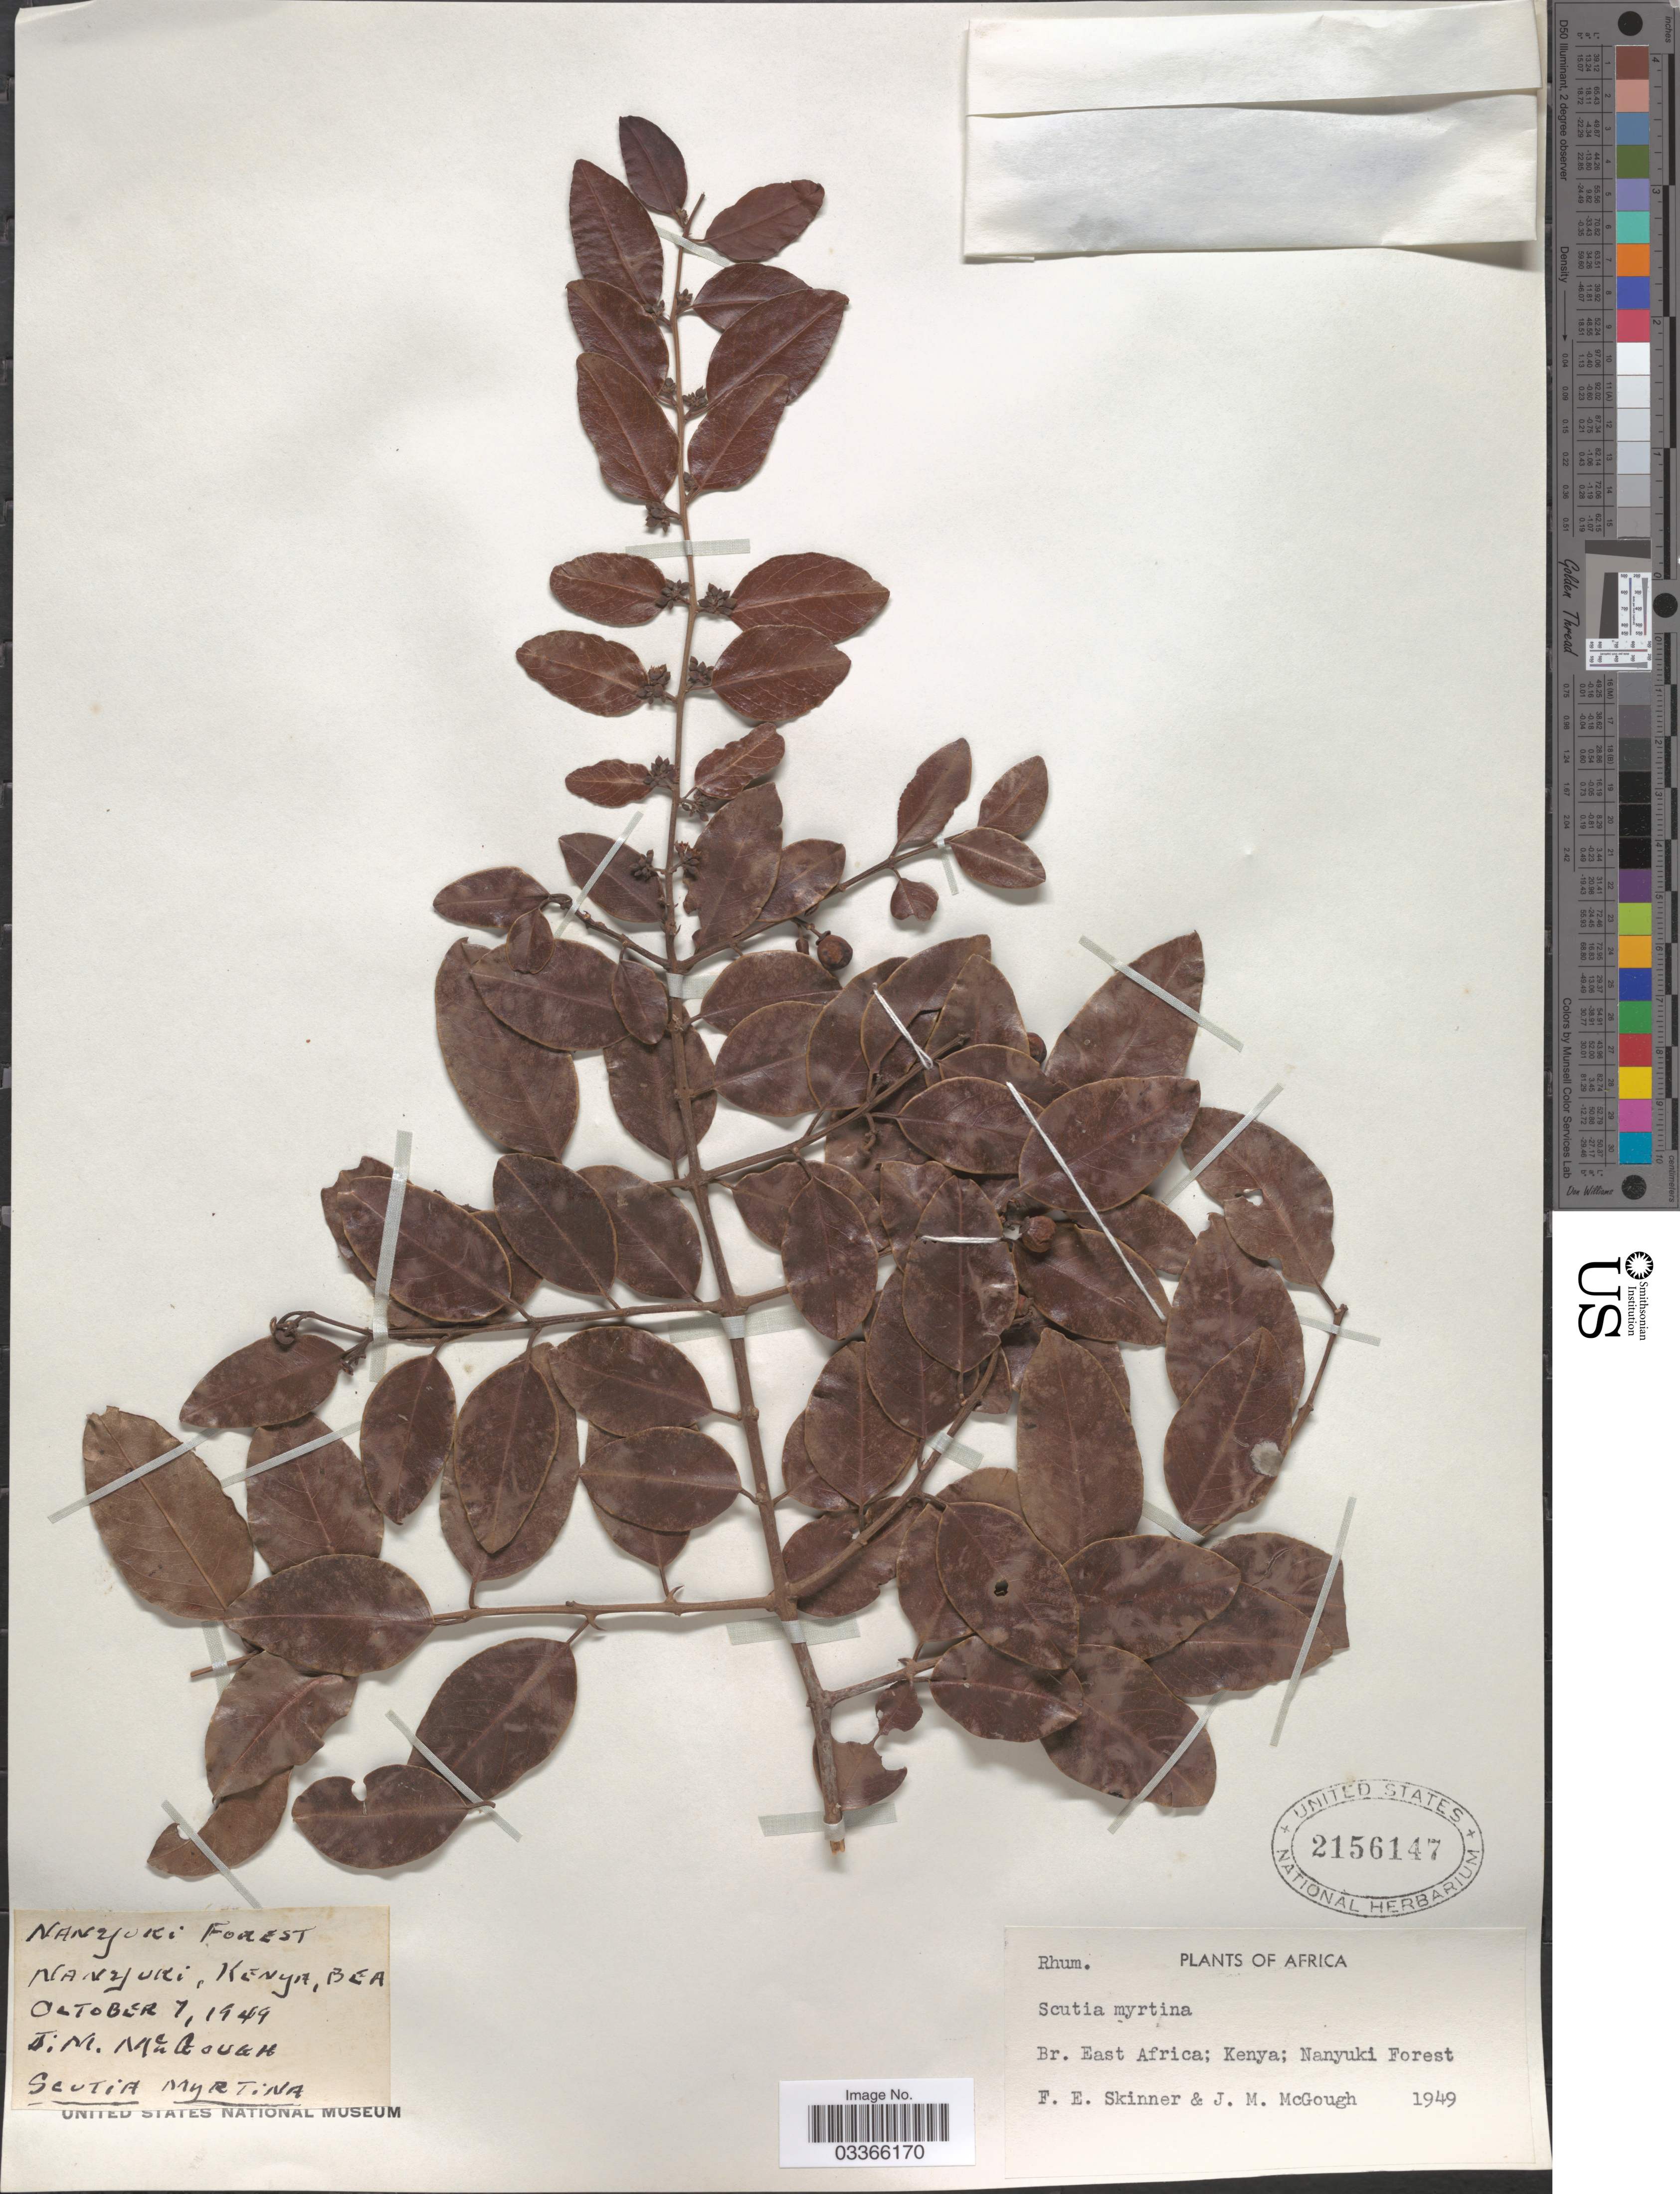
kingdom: Plantae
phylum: Tracheophyta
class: Magnoliopsida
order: Rosales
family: Rhamnaceae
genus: Scutia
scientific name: Scutia myrtina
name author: (Burm. f.) Kurz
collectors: F. Skinner & J. Mcgough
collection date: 1949-10-07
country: Kenya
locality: Br. East Africa; Kenya; Nanyuki Forest.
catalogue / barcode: US 2156147